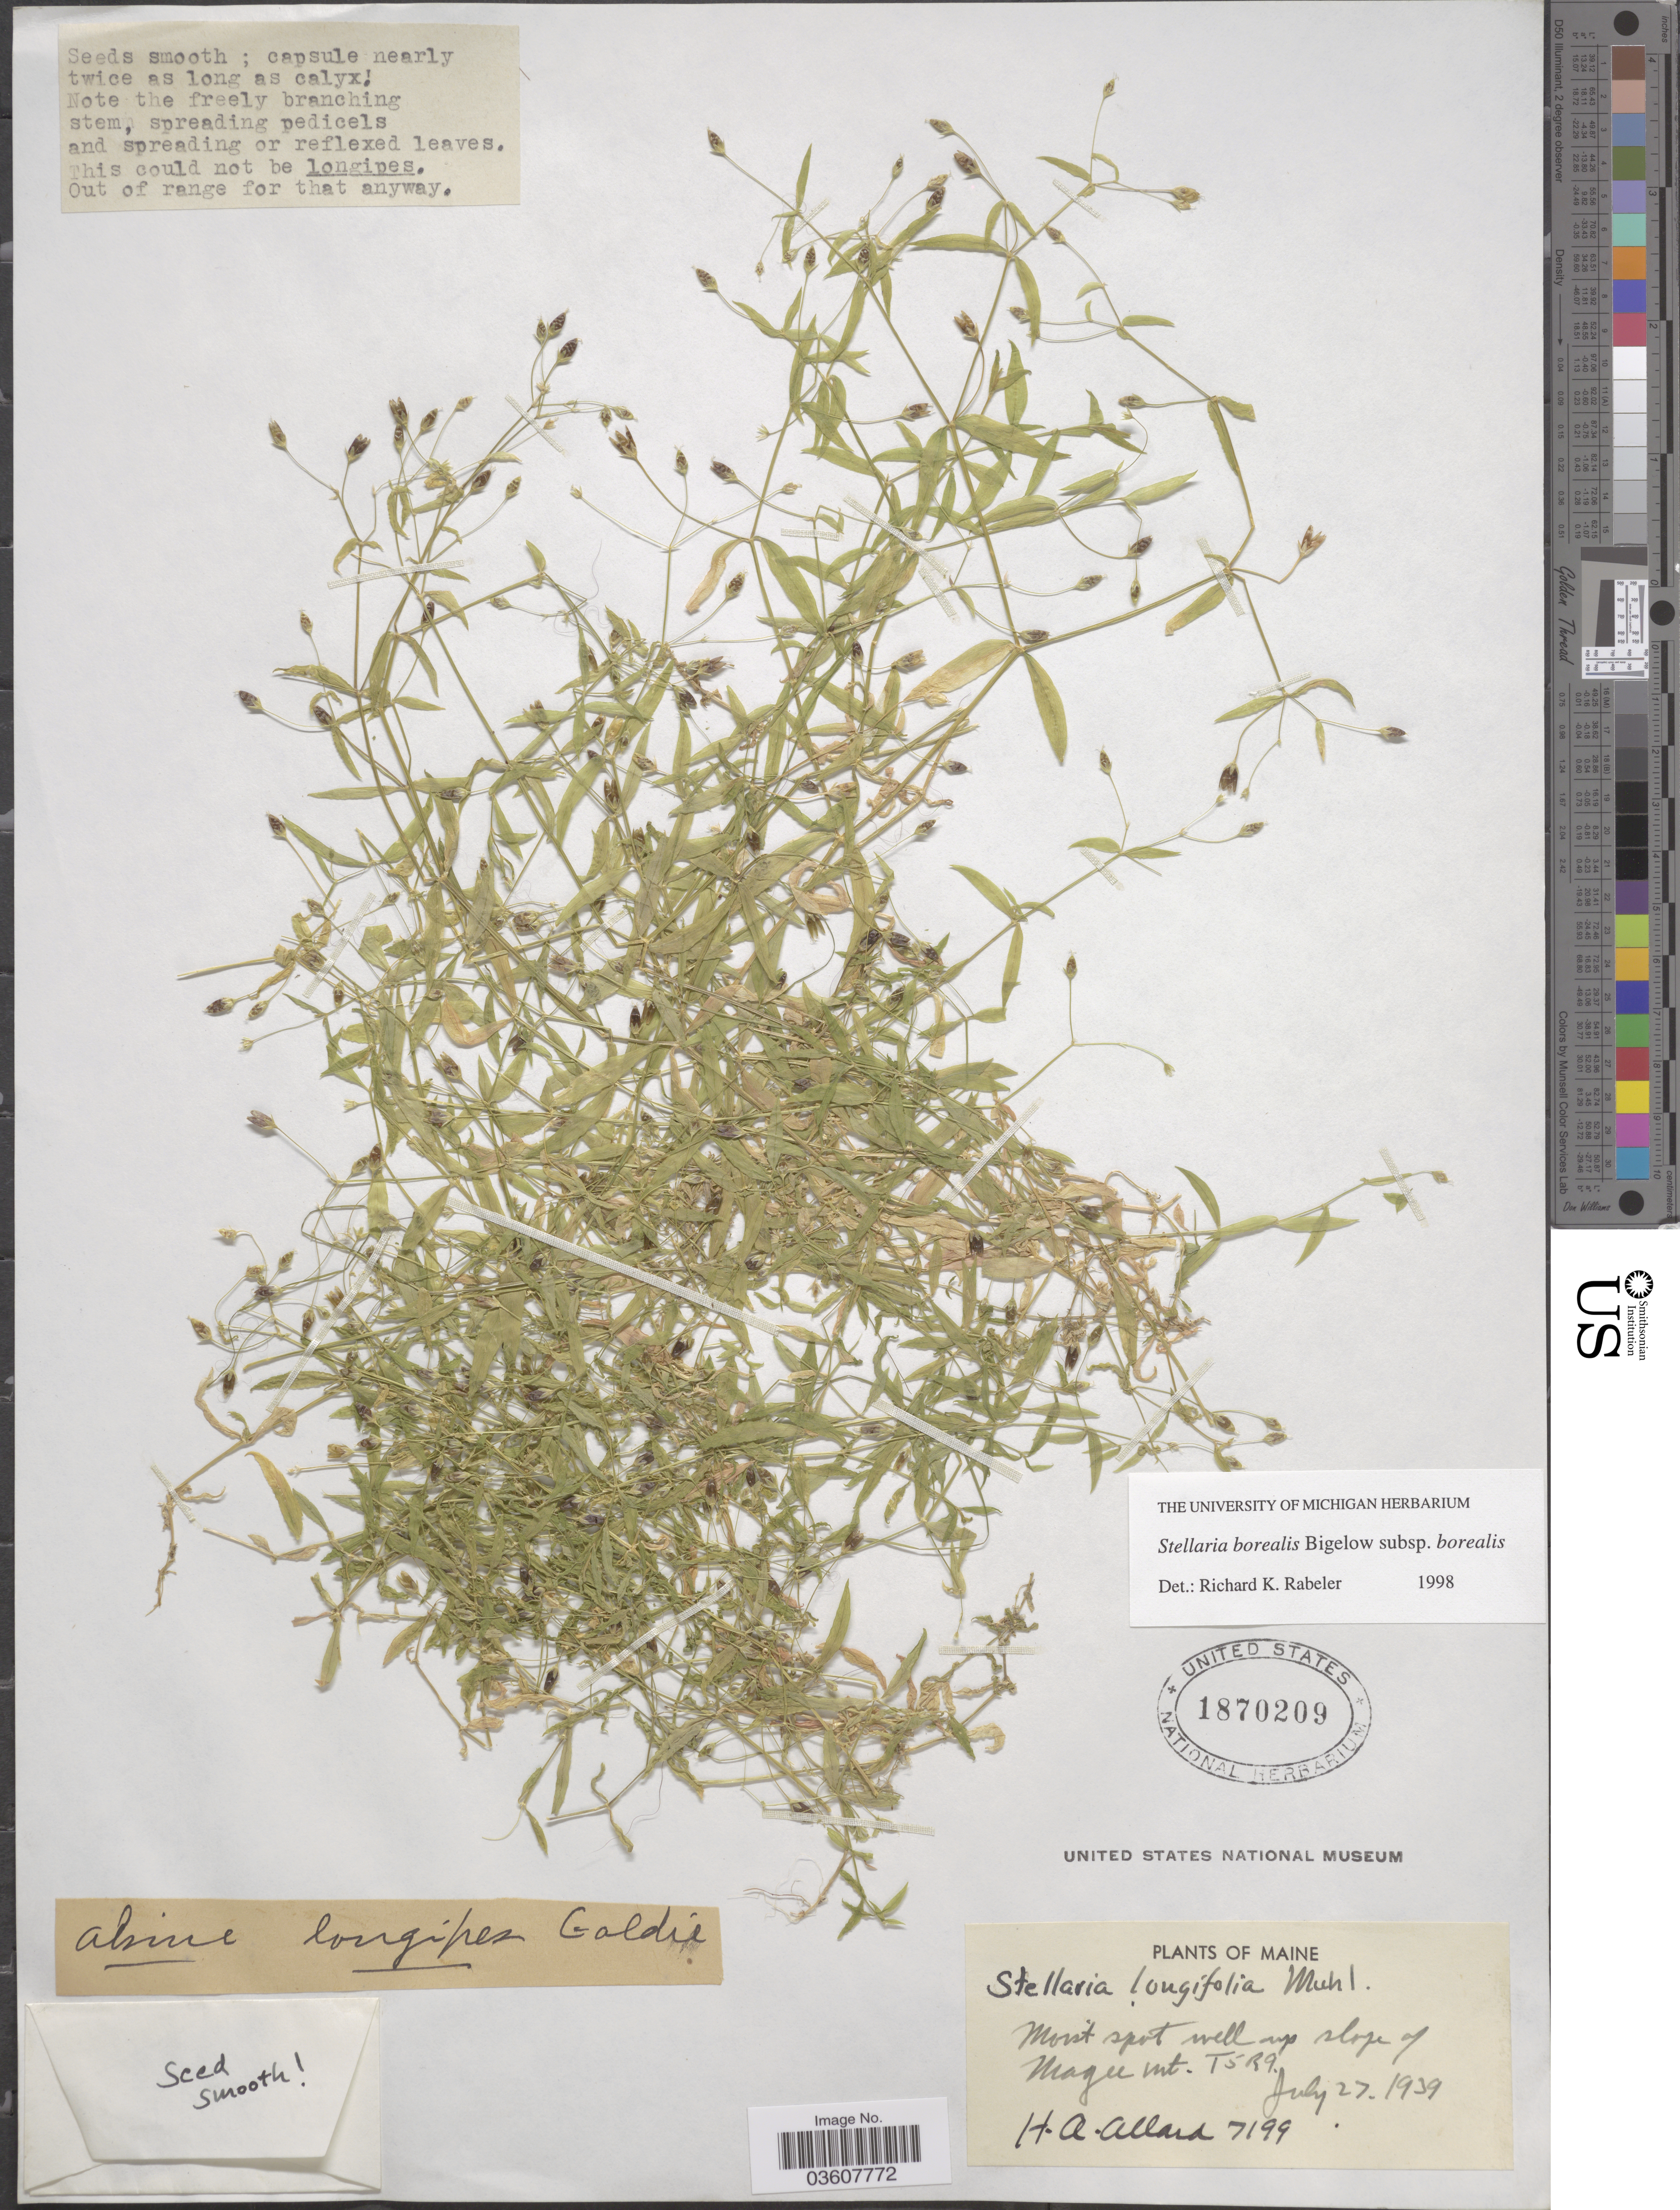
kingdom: Plantae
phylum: Tracheophyta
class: Magnoliopsida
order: Caryophyllales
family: Caryophyllaceae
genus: Stellaria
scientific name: Stellaria borealis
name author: Bigelow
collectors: H. A. Allard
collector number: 7199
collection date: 1939-07-27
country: United States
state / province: Maine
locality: Moist spot well up slope of Magee Mt. T5R9.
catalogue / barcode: US 1870209